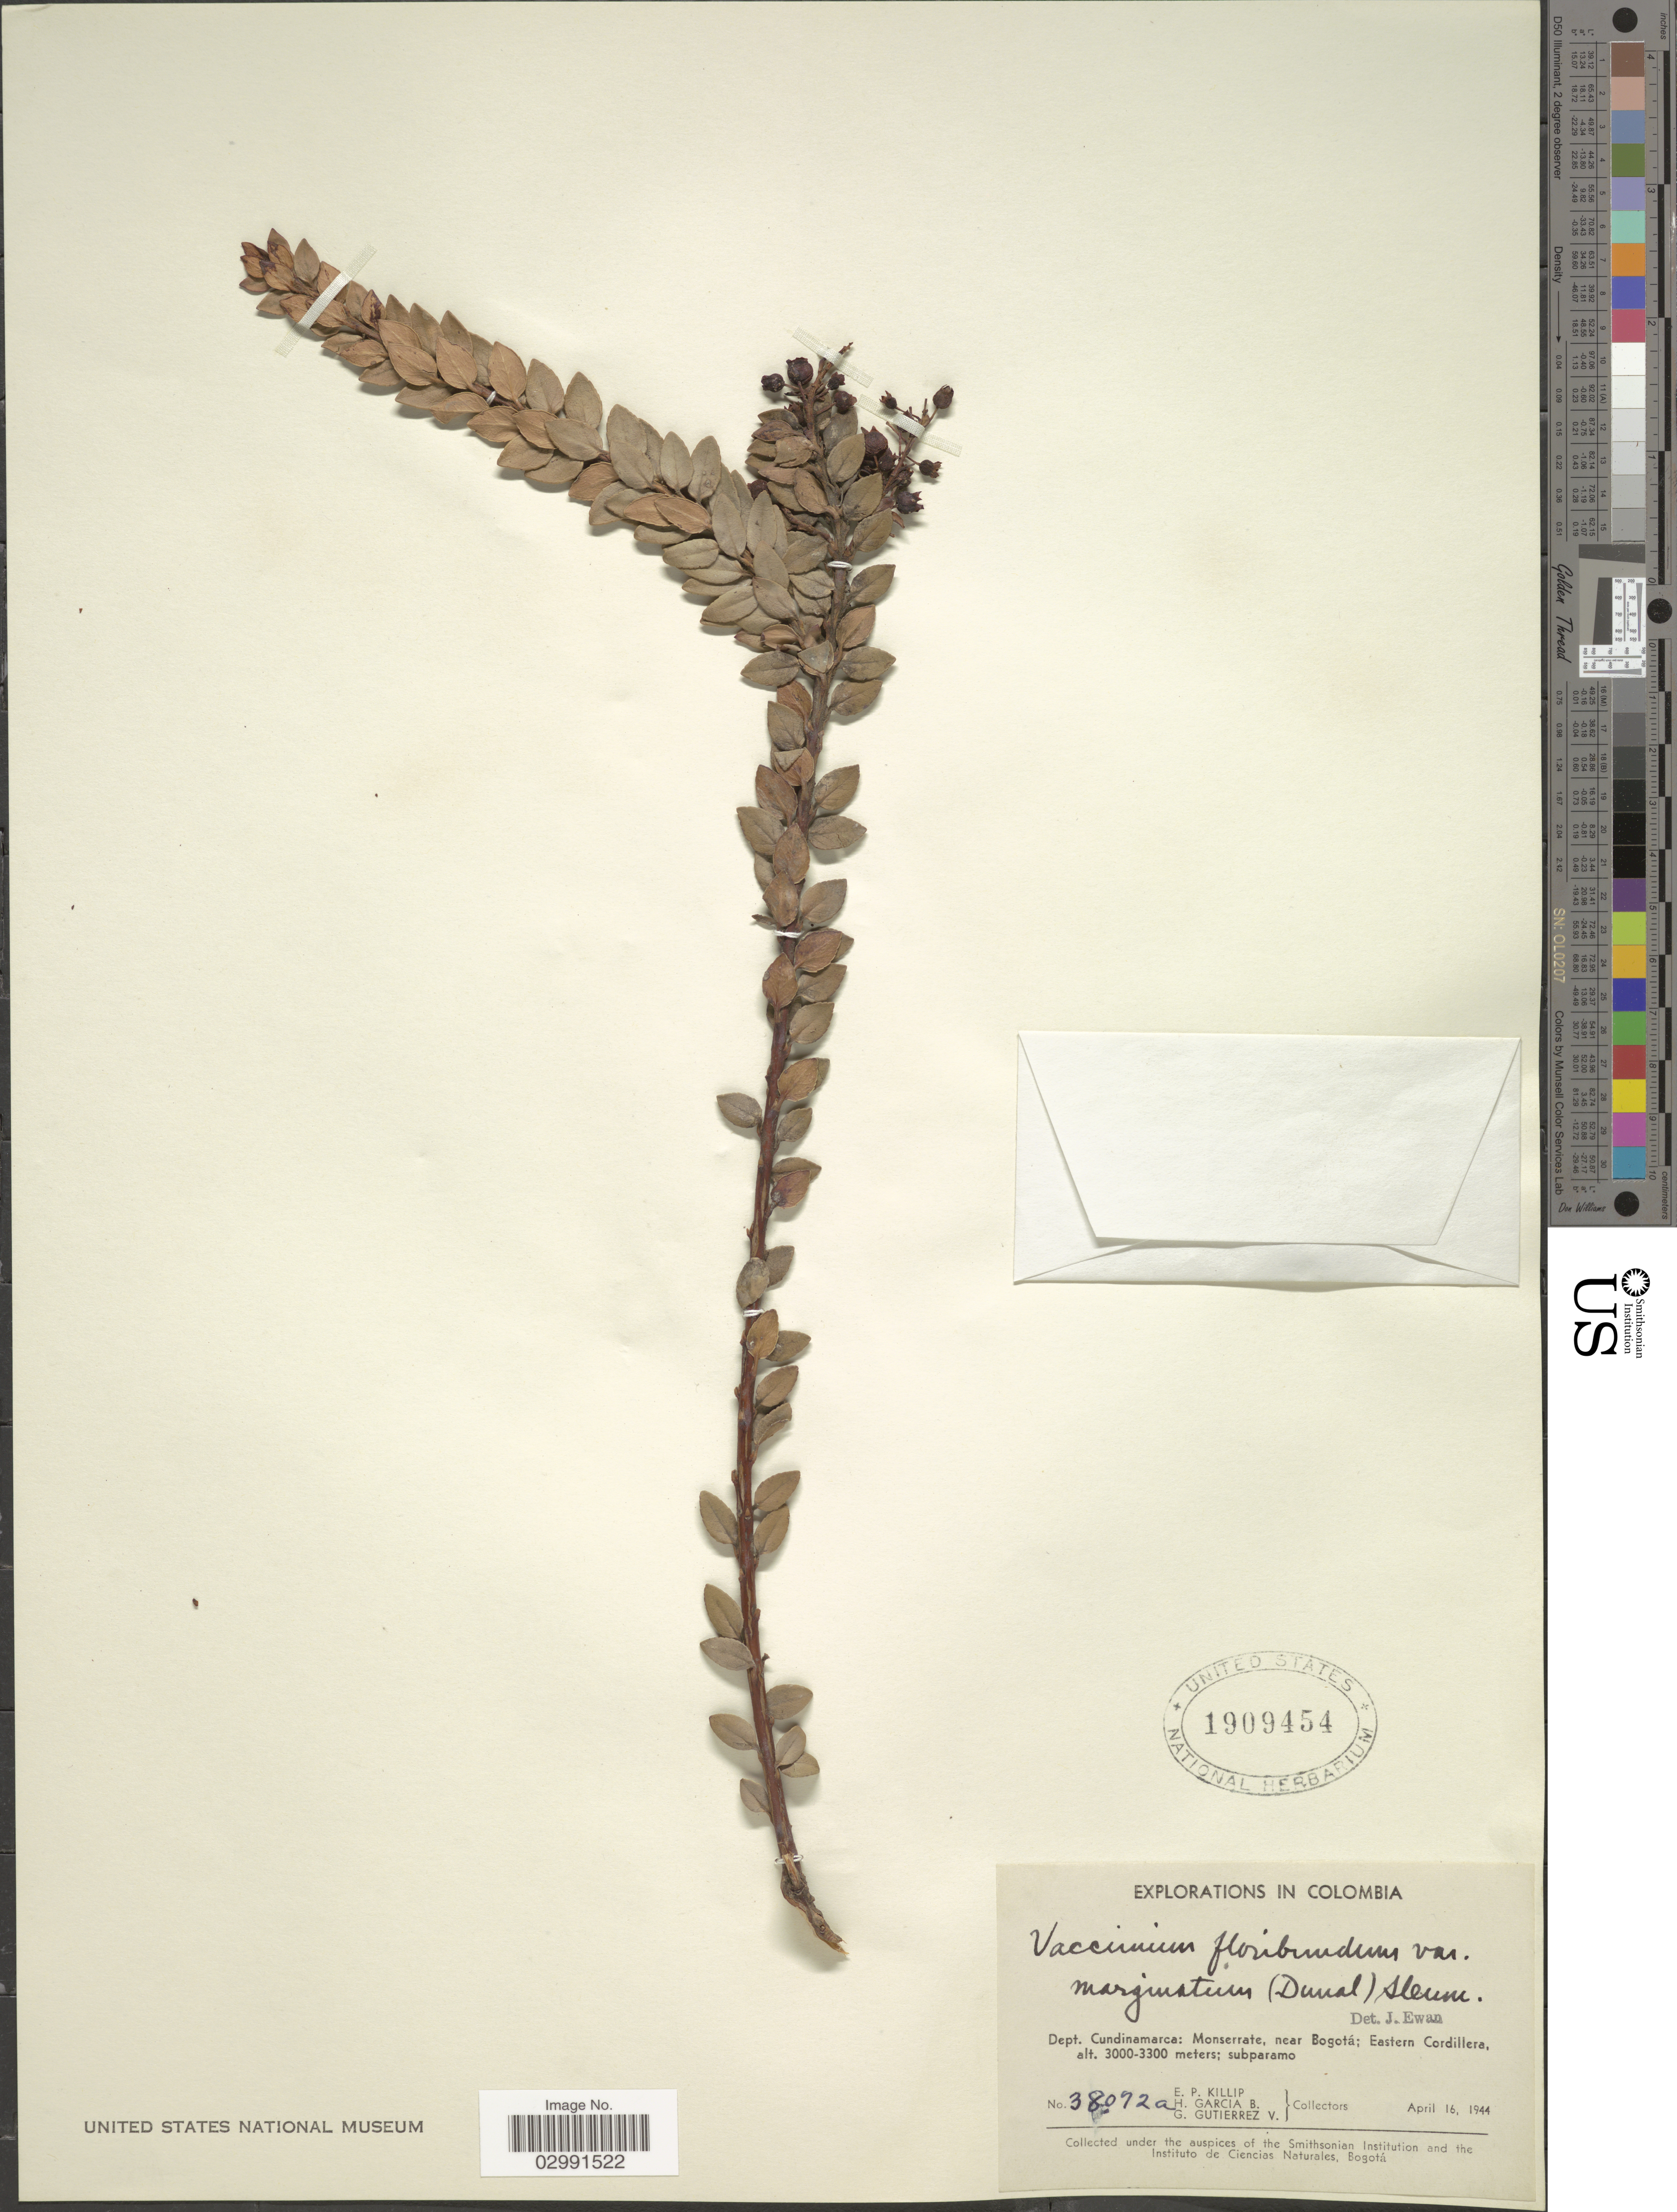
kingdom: Plantae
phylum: Tracheophyta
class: Magnoliopsida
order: Ericales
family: Ericaceae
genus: Vaccinium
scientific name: Vaccinium floribundum var. marginatum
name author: Kunth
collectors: E. P. Killip, H. García B. & G. Gutiérrez V.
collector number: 38092a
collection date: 1944-04-16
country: Colombia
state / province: Cundinamarca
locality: Dept. Cundinamarca: Monserrate, near Bogotá: Eastern Cordillera, subparamo.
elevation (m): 3000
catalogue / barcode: US 1909454